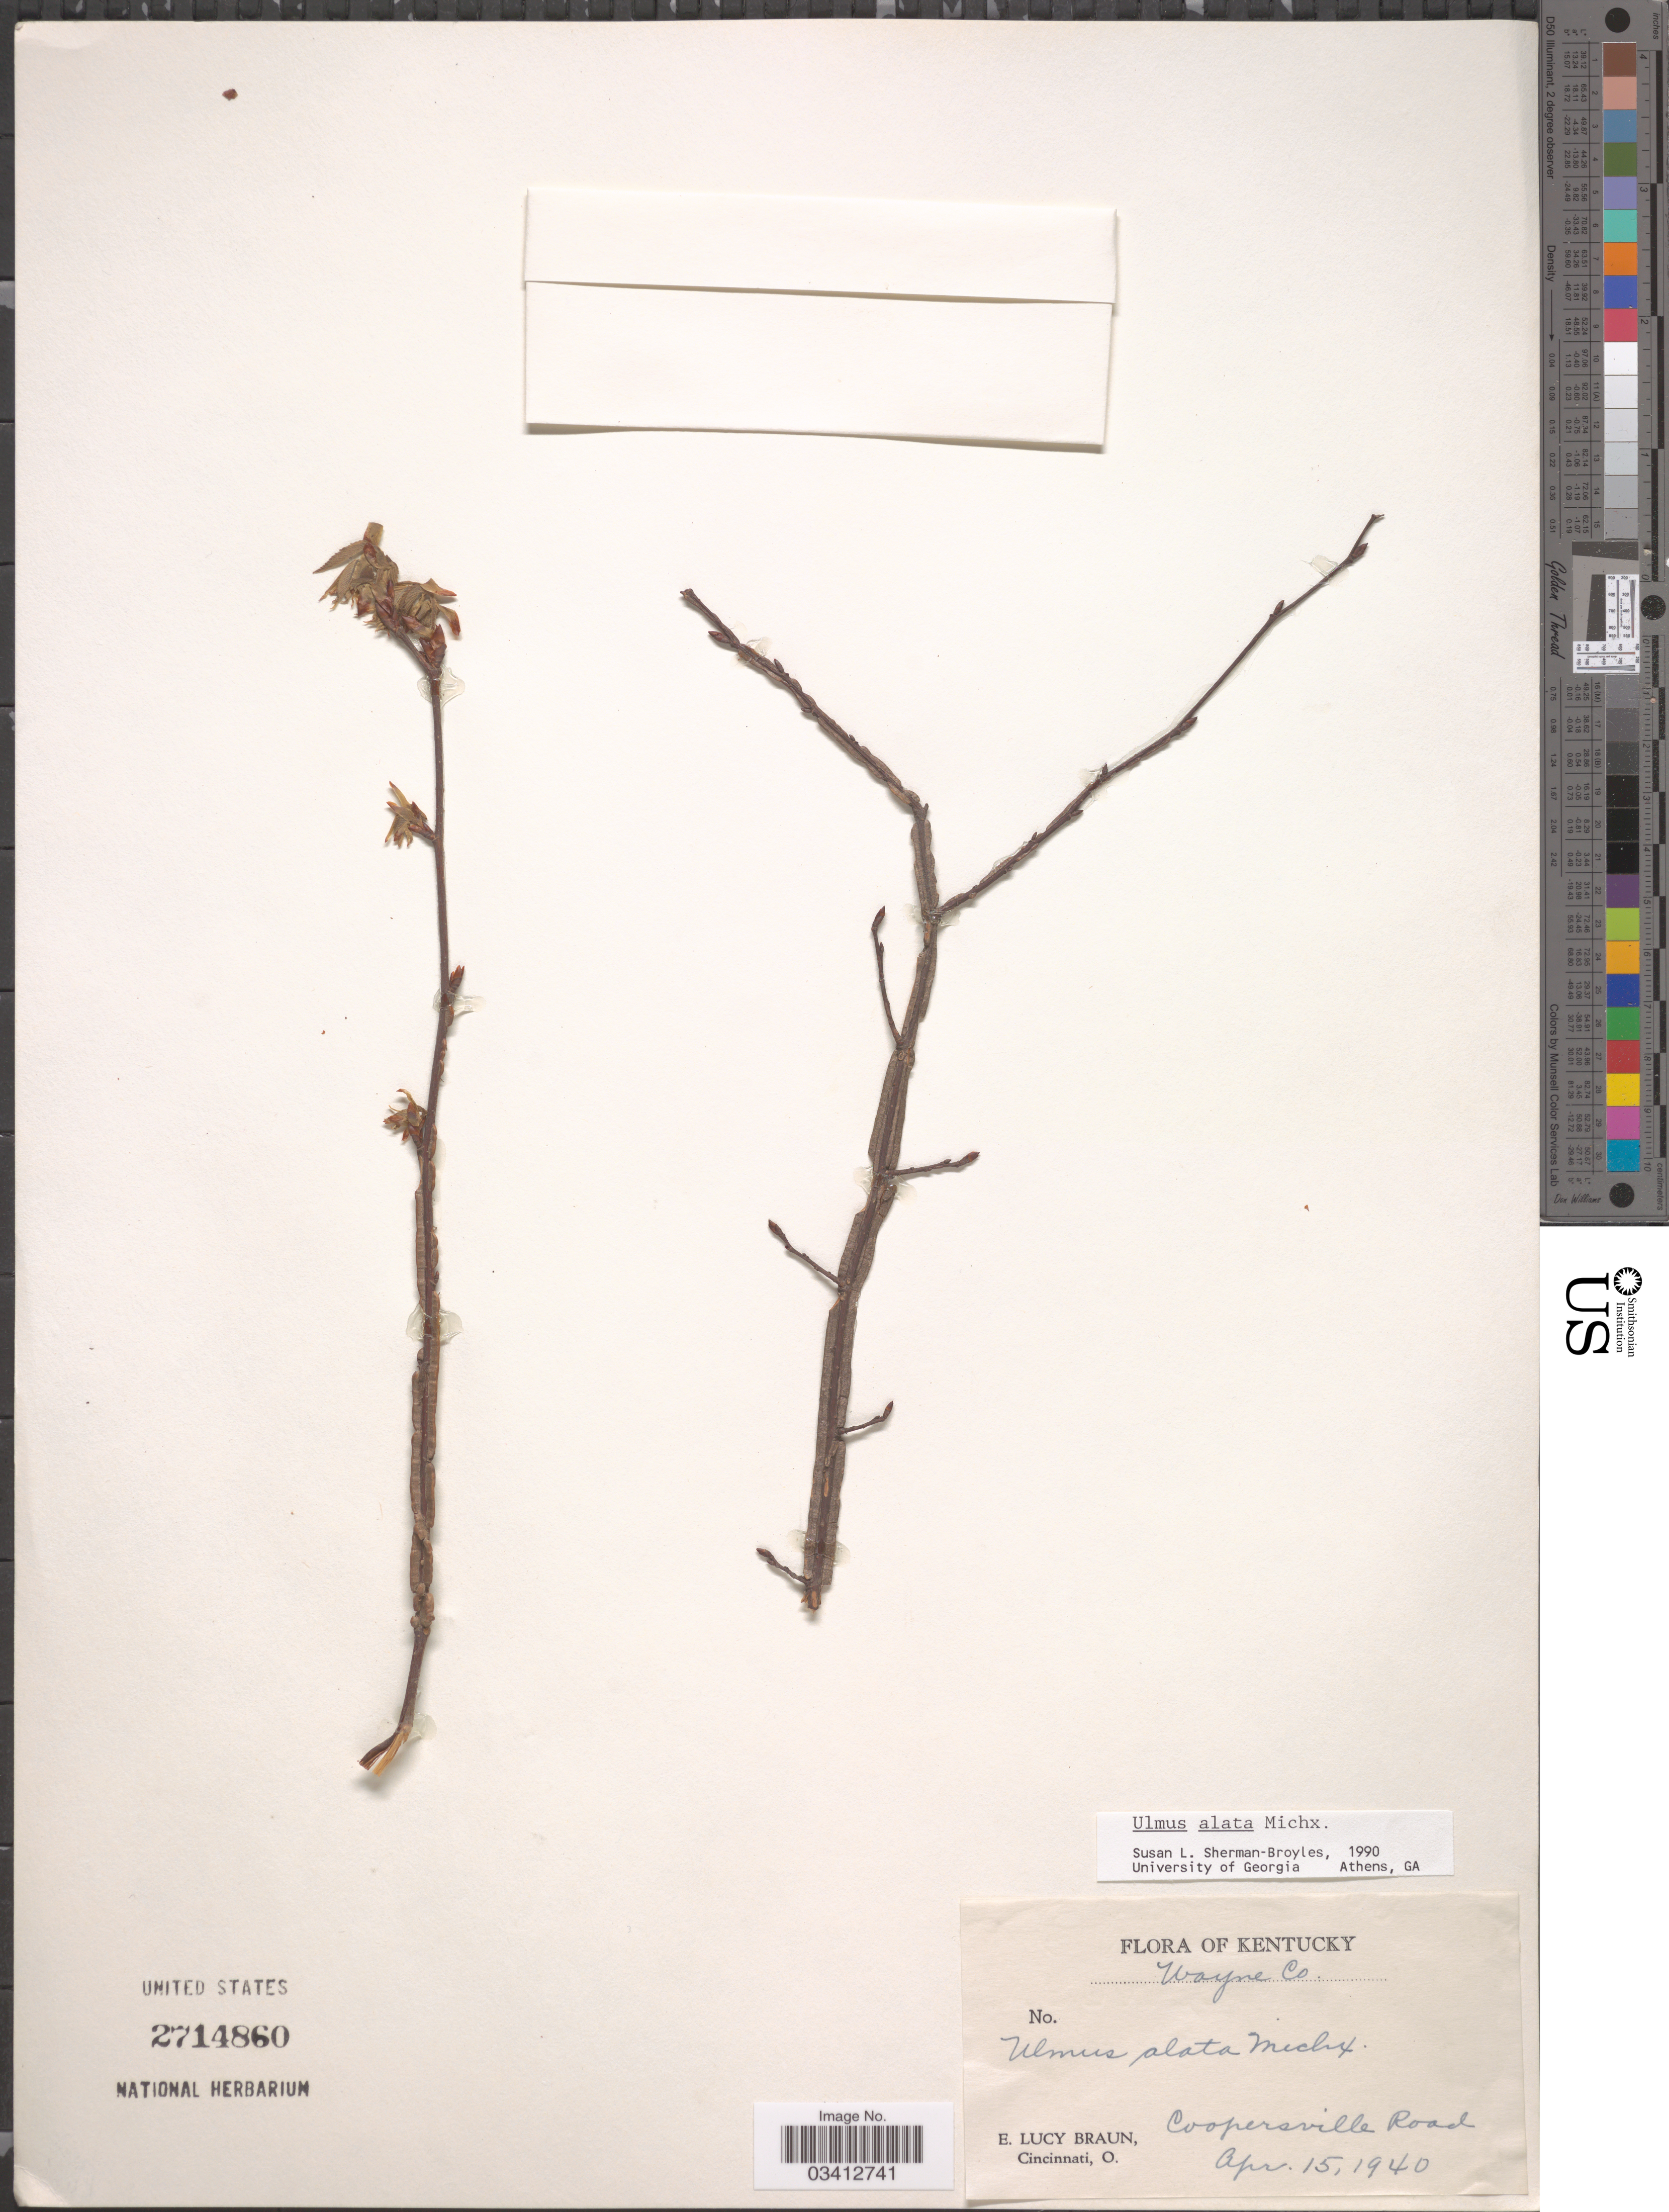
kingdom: Plantae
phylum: Tracheophyta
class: Magnoliopsida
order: Rosales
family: Ulmaceae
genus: Ulmus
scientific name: Ulmus alata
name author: Michx.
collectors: E. L. Braun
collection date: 1940-04-15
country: United States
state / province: Kentucky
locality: Wayne Co. Coopersville Road.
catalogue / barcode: US 2714860